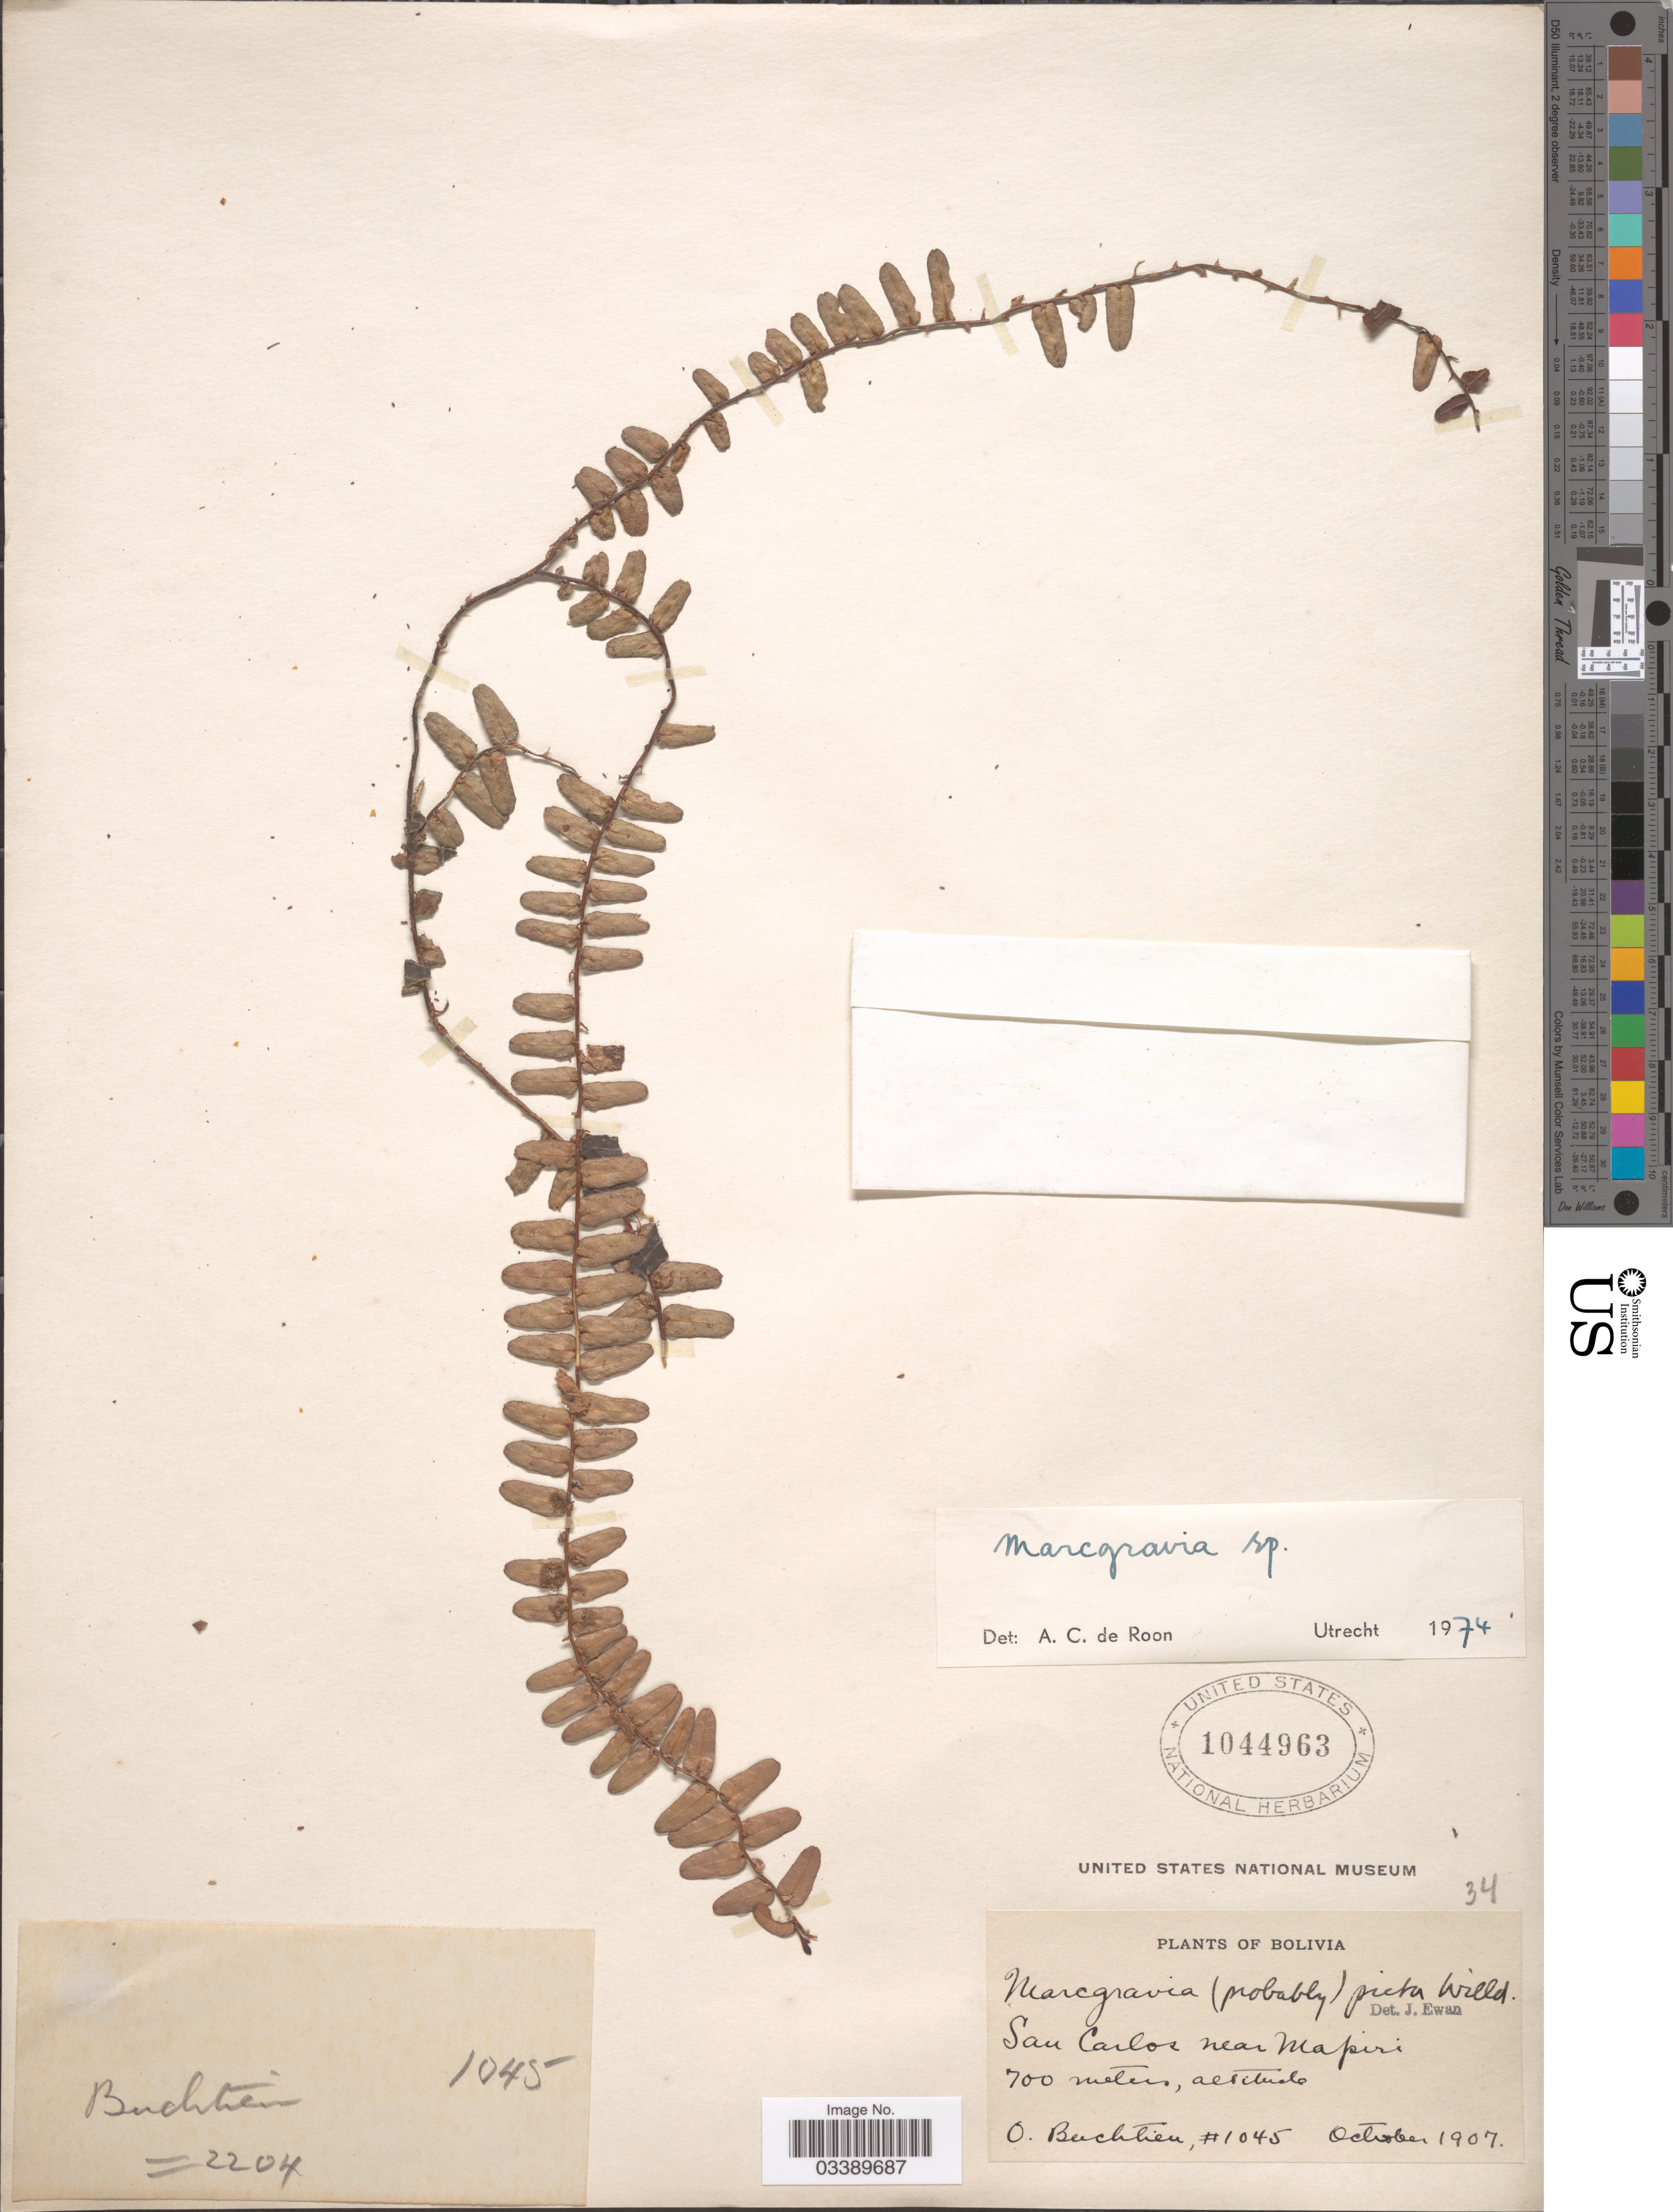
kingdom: Plantae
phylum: Tracheophyta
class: Magnoliopsida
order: Ericales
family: Marcgraviaceae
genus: Marcgravia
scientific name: Marcgravia sp.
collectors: O. Buchtien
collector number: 1045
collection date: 1907-10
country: Bolivia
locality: San Carlos near Mapiri.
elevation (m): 700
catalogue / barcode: US 1044963